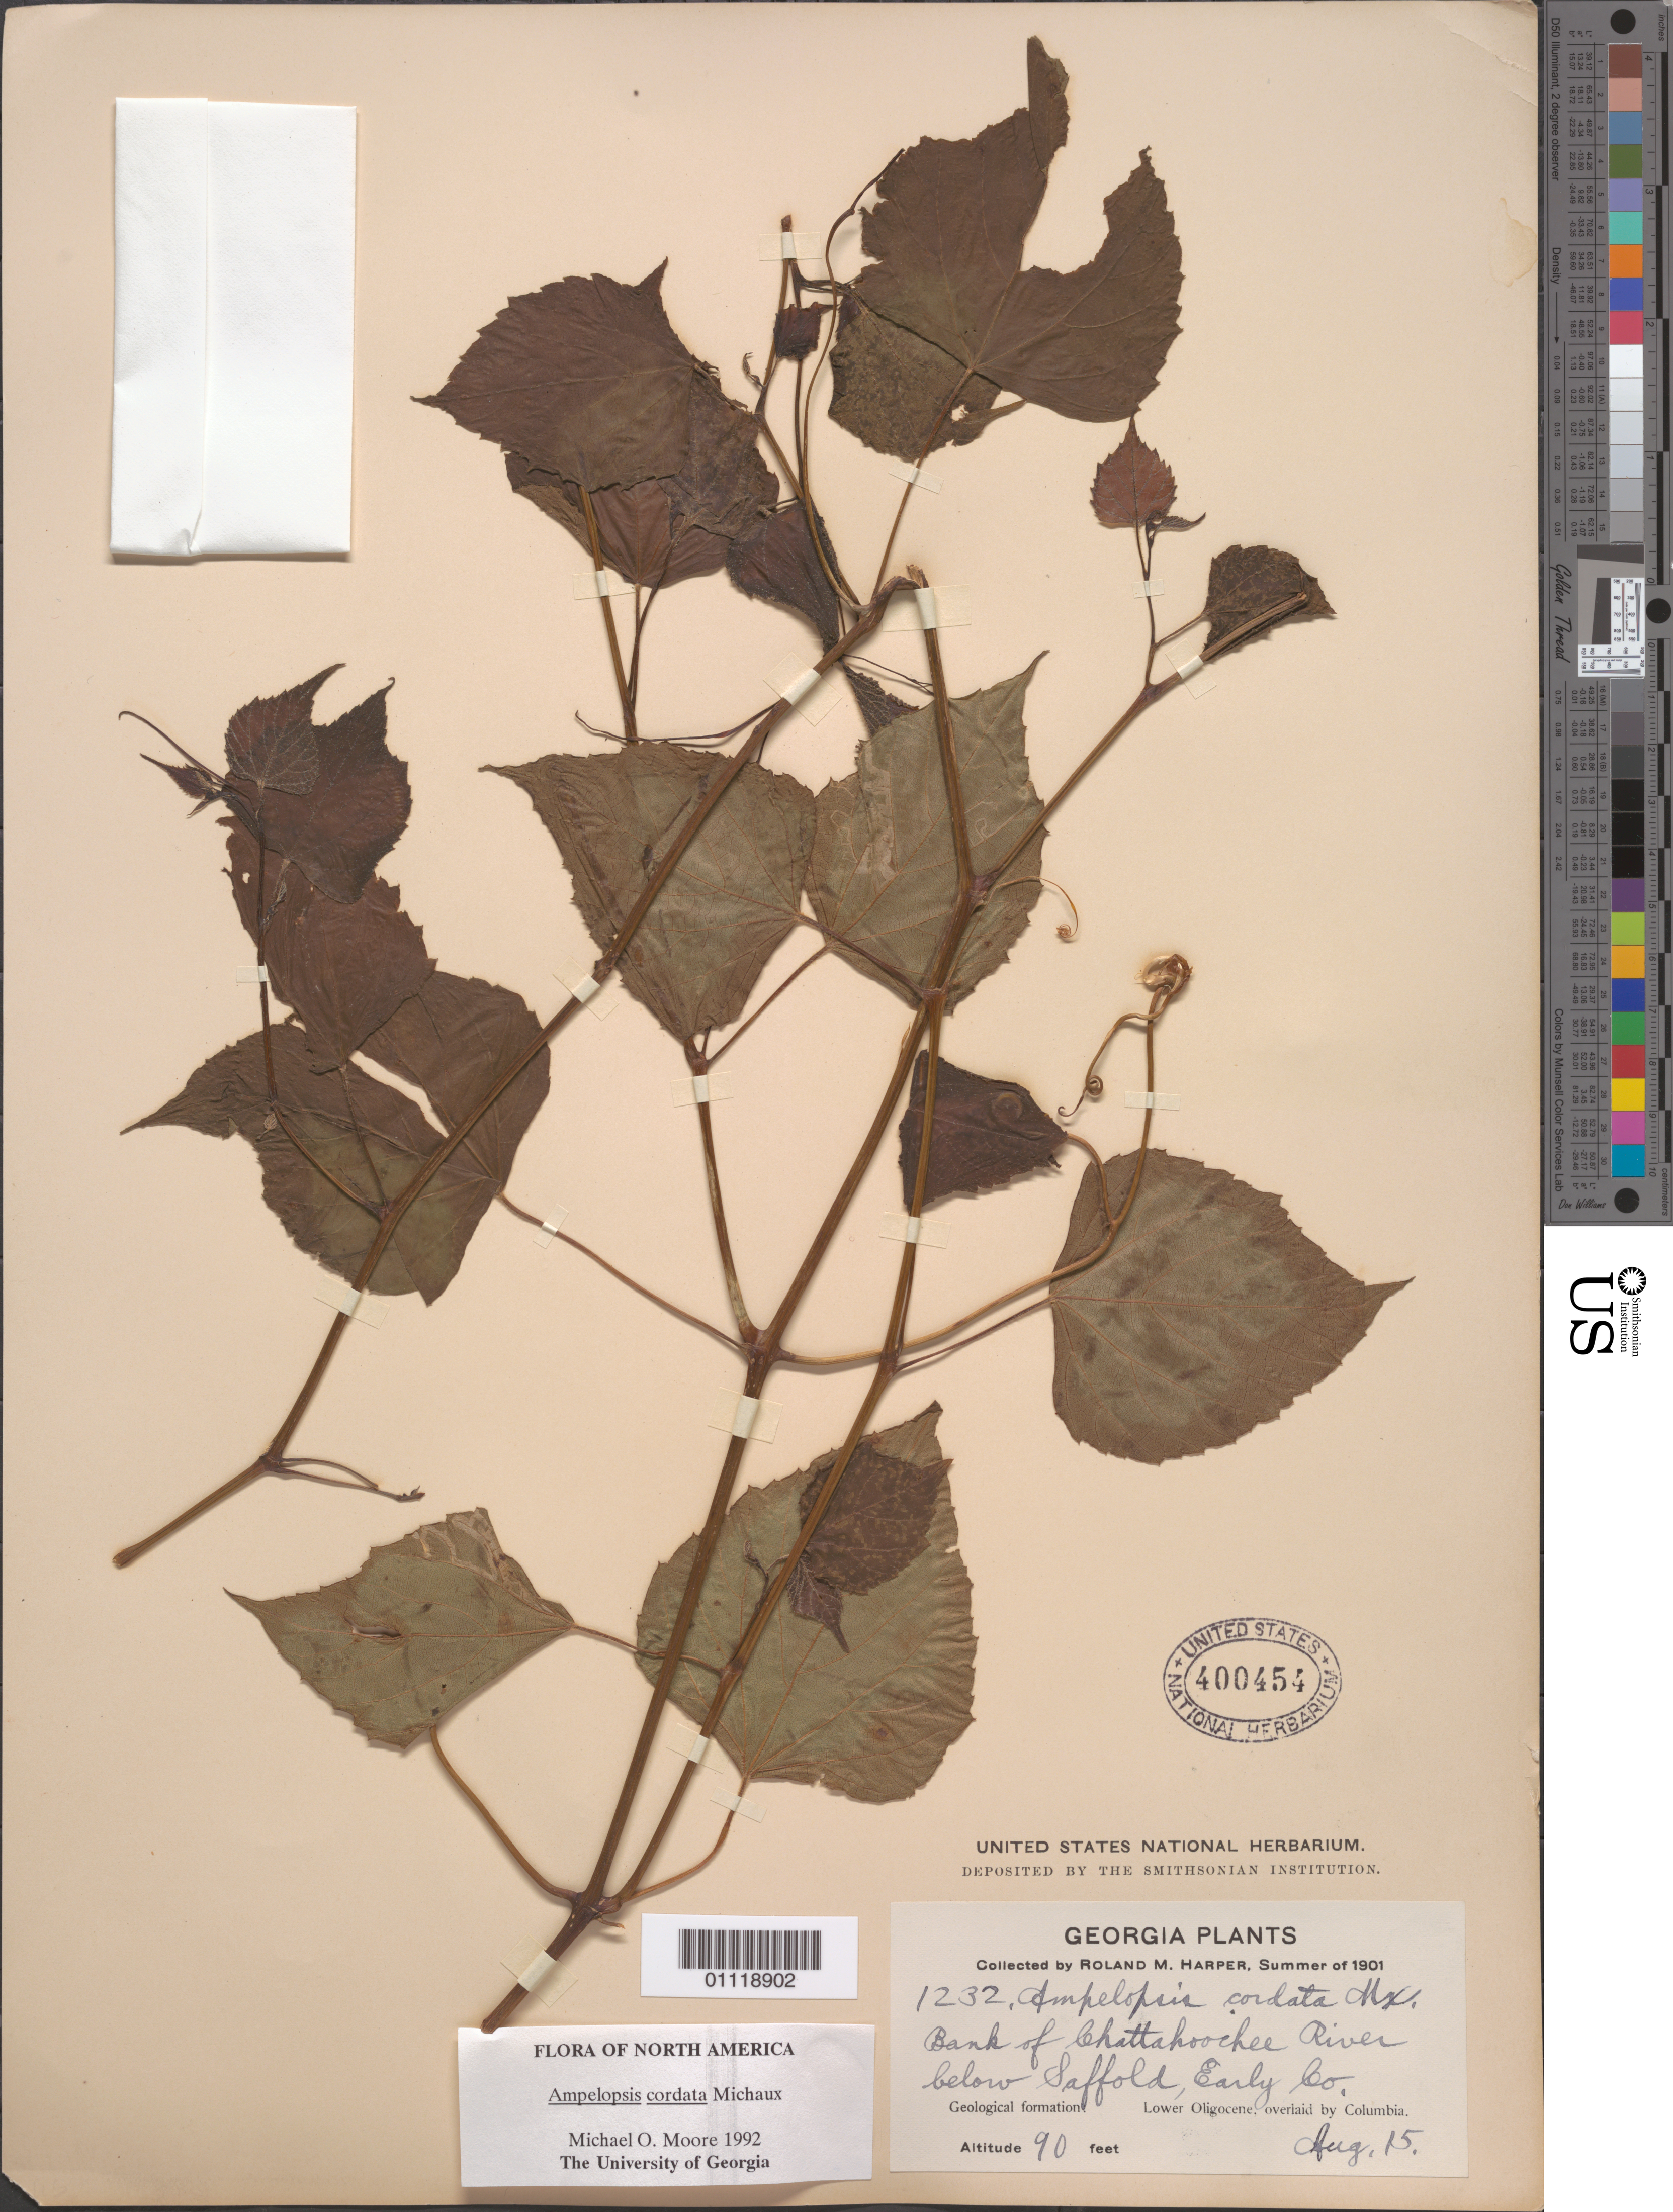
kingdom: Plantae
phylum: Tracheophyta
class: Magnoliopsida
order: Vitales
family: Vitaceae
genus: Ampelopsis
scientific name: Ampelopsis cordata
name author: Michx.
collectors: R. M. Harper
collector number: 1232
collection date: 1901-08-15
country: United States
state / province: Georgia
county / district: Early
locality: Chattahoochee River below Saffold.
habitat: Bank of river.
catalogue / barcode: US 400454